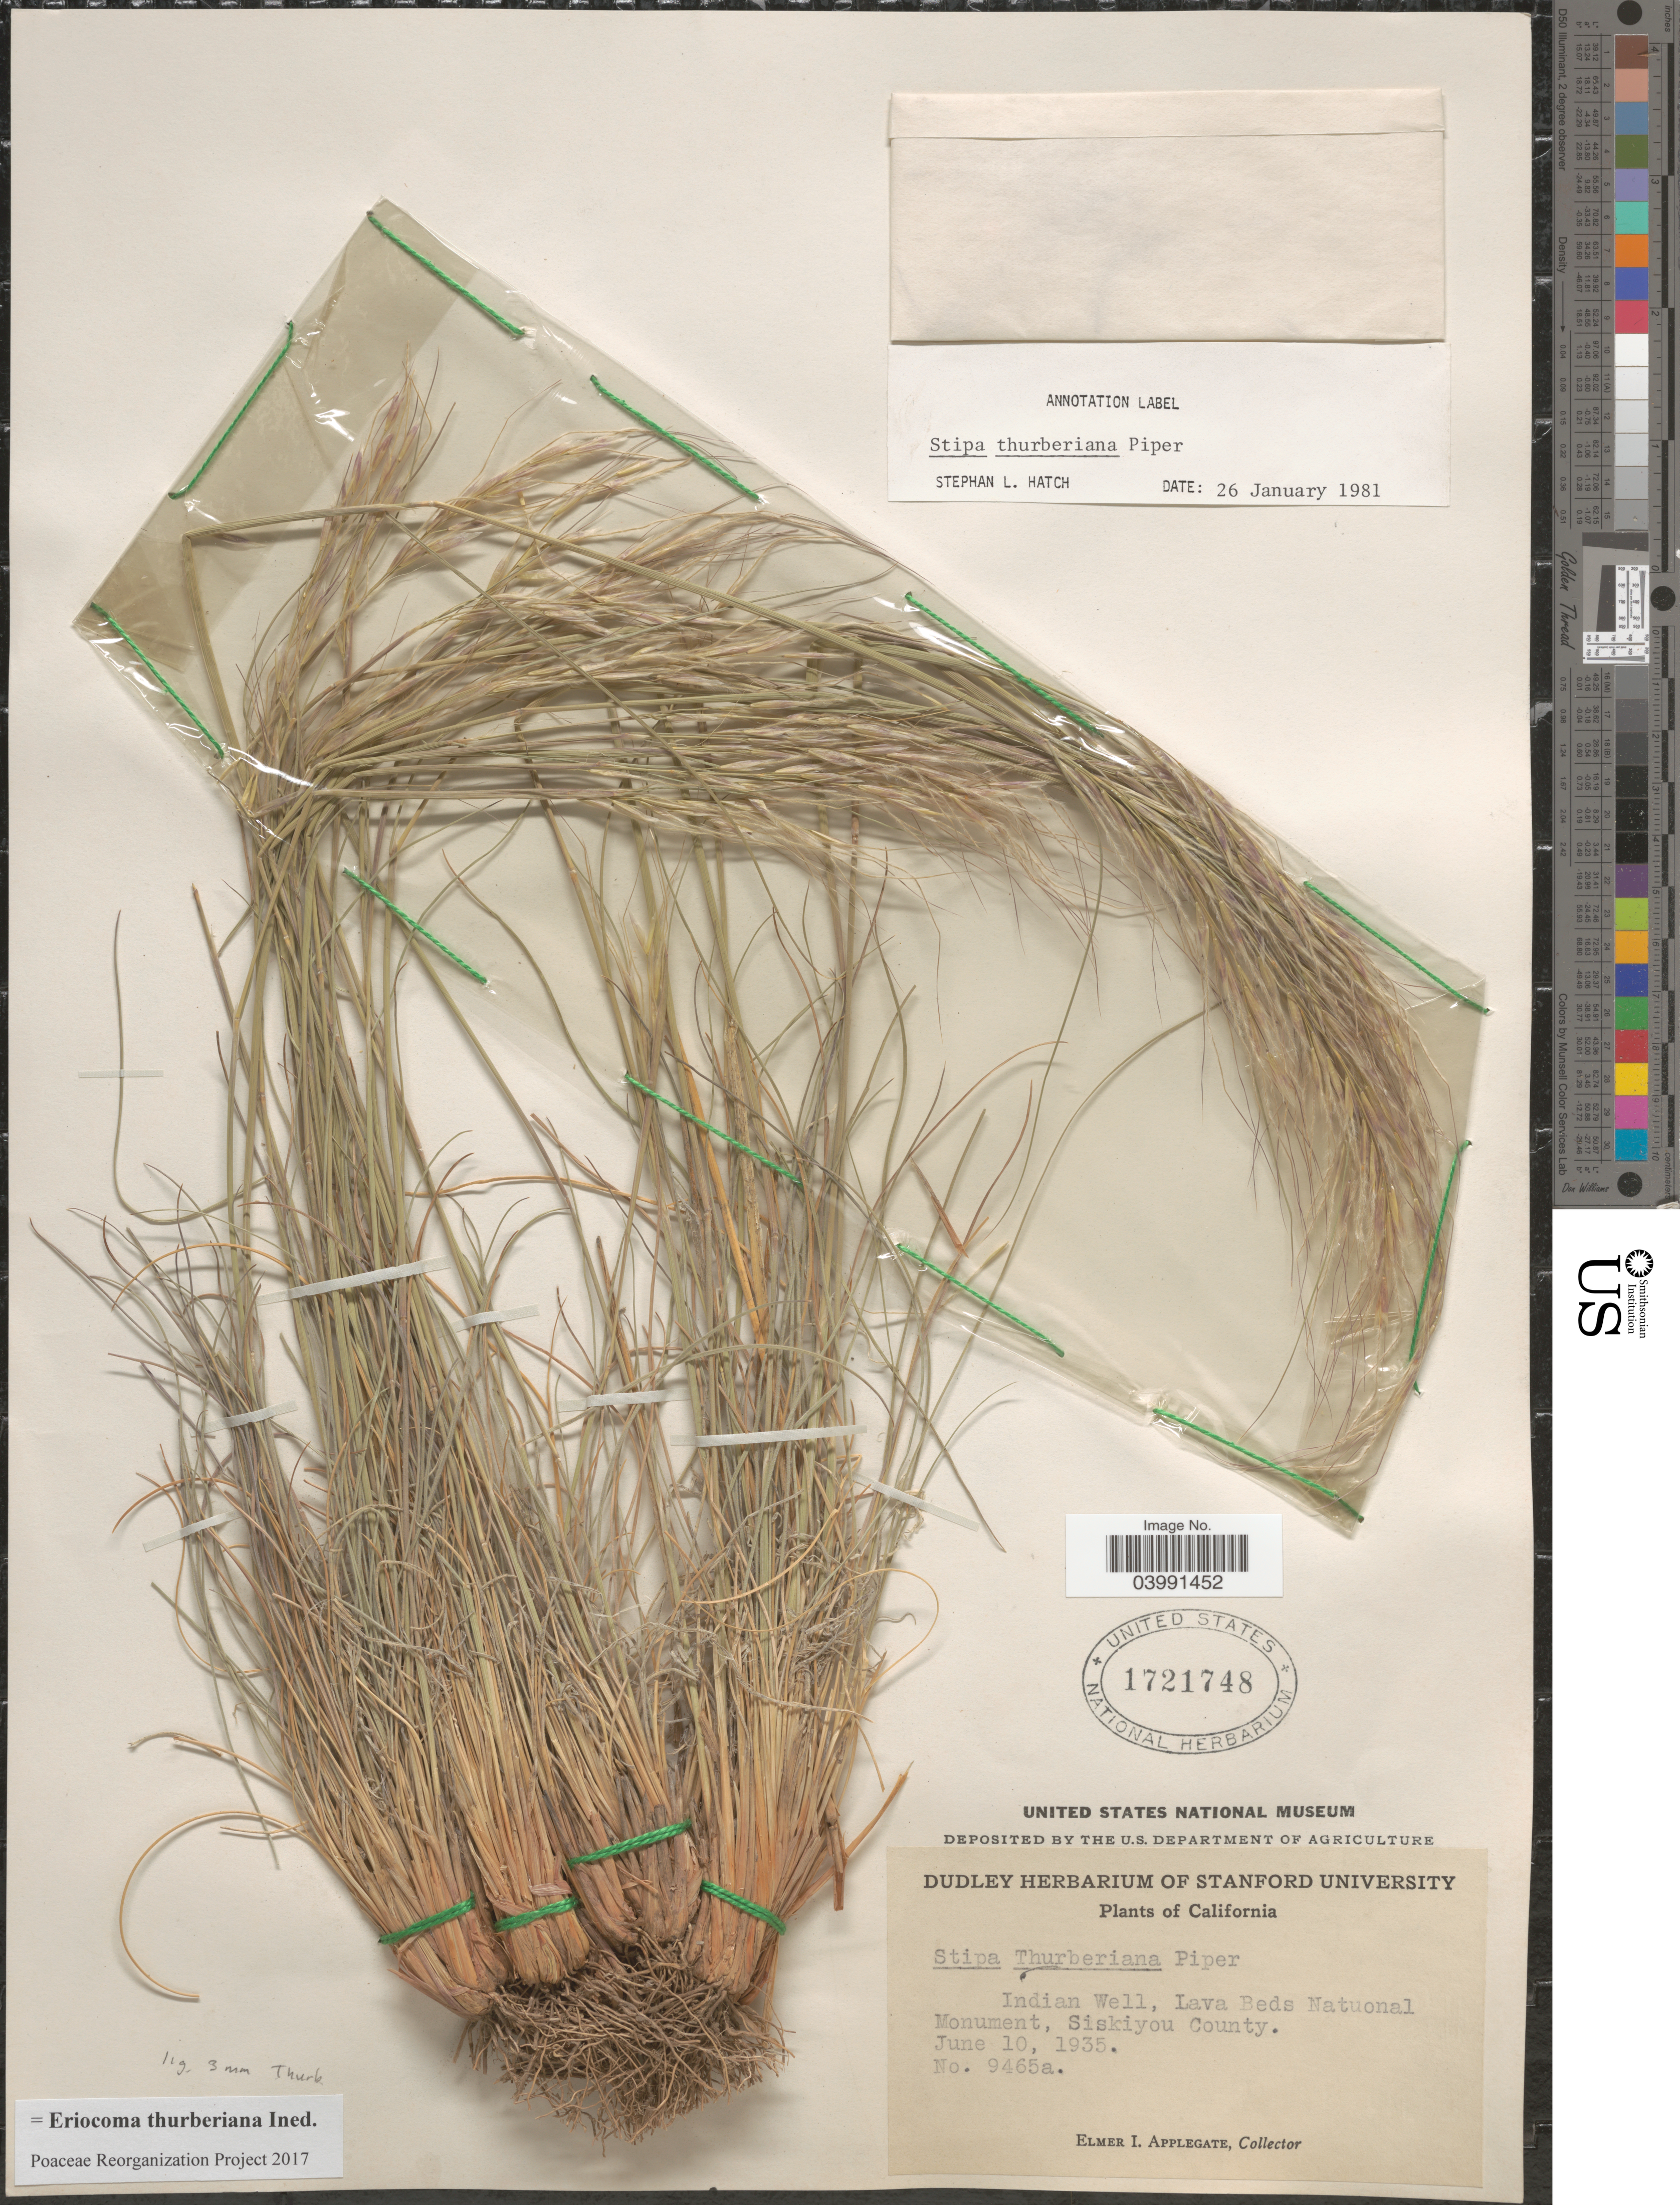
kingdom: Plantae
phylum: Tracheophyta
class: Liliopsida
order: Poales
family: Poaceae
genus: Eriocoma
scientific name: Eriocoma thurberiana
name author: (Piper) Romasch.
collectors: E. I. Applegate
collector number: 9465a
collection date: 1935-06-10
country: United States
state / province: California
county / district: Siskiyou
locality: Indian Well, Lava Beds Natuonal Monument, Siskiyou County.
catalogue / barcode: US 1721748